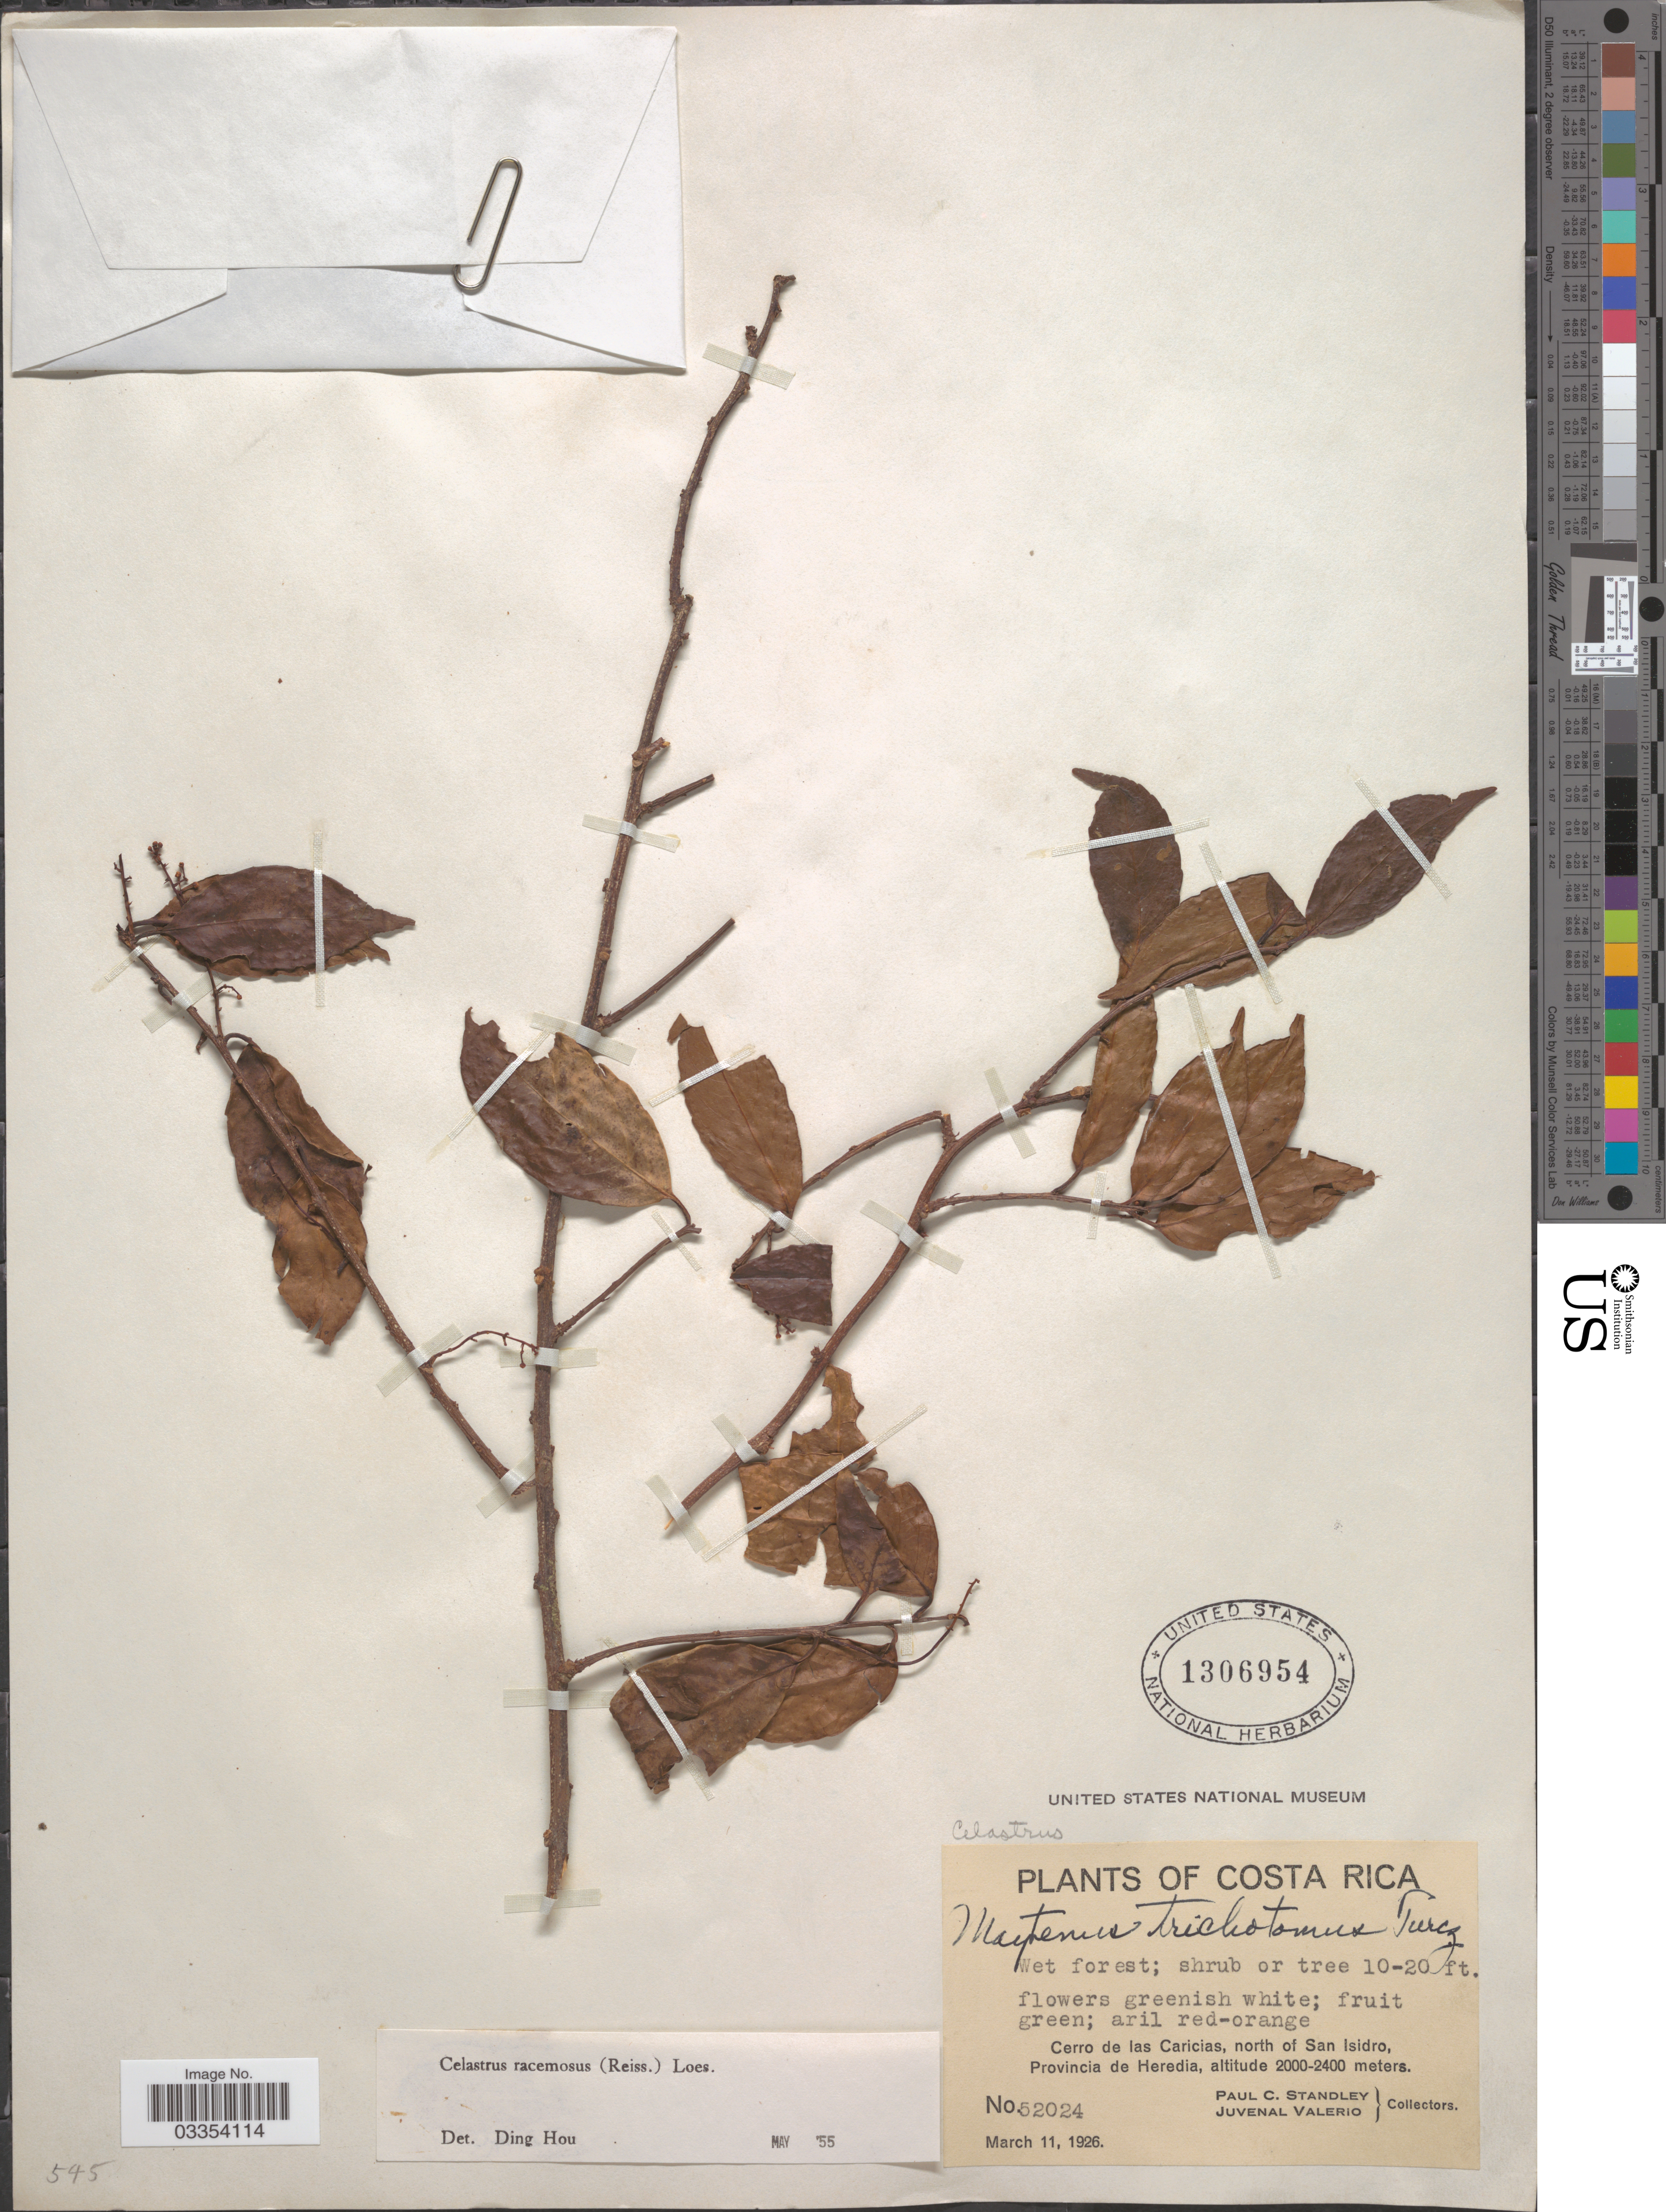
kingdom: Plantae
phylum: Tracheophyta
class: Magnoliopsida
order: Celastrales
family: Celastraceae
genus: Celastrus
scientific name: Celastrus liebmannii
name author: Standl.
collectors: P. C. Standley & J. Valerio R.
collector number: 52024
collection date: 1926-03-11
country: Costa Rica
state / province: Heredia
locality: Cerro de las Caricias, north of San Isidro.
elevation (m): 2000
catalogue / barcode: US 1306954